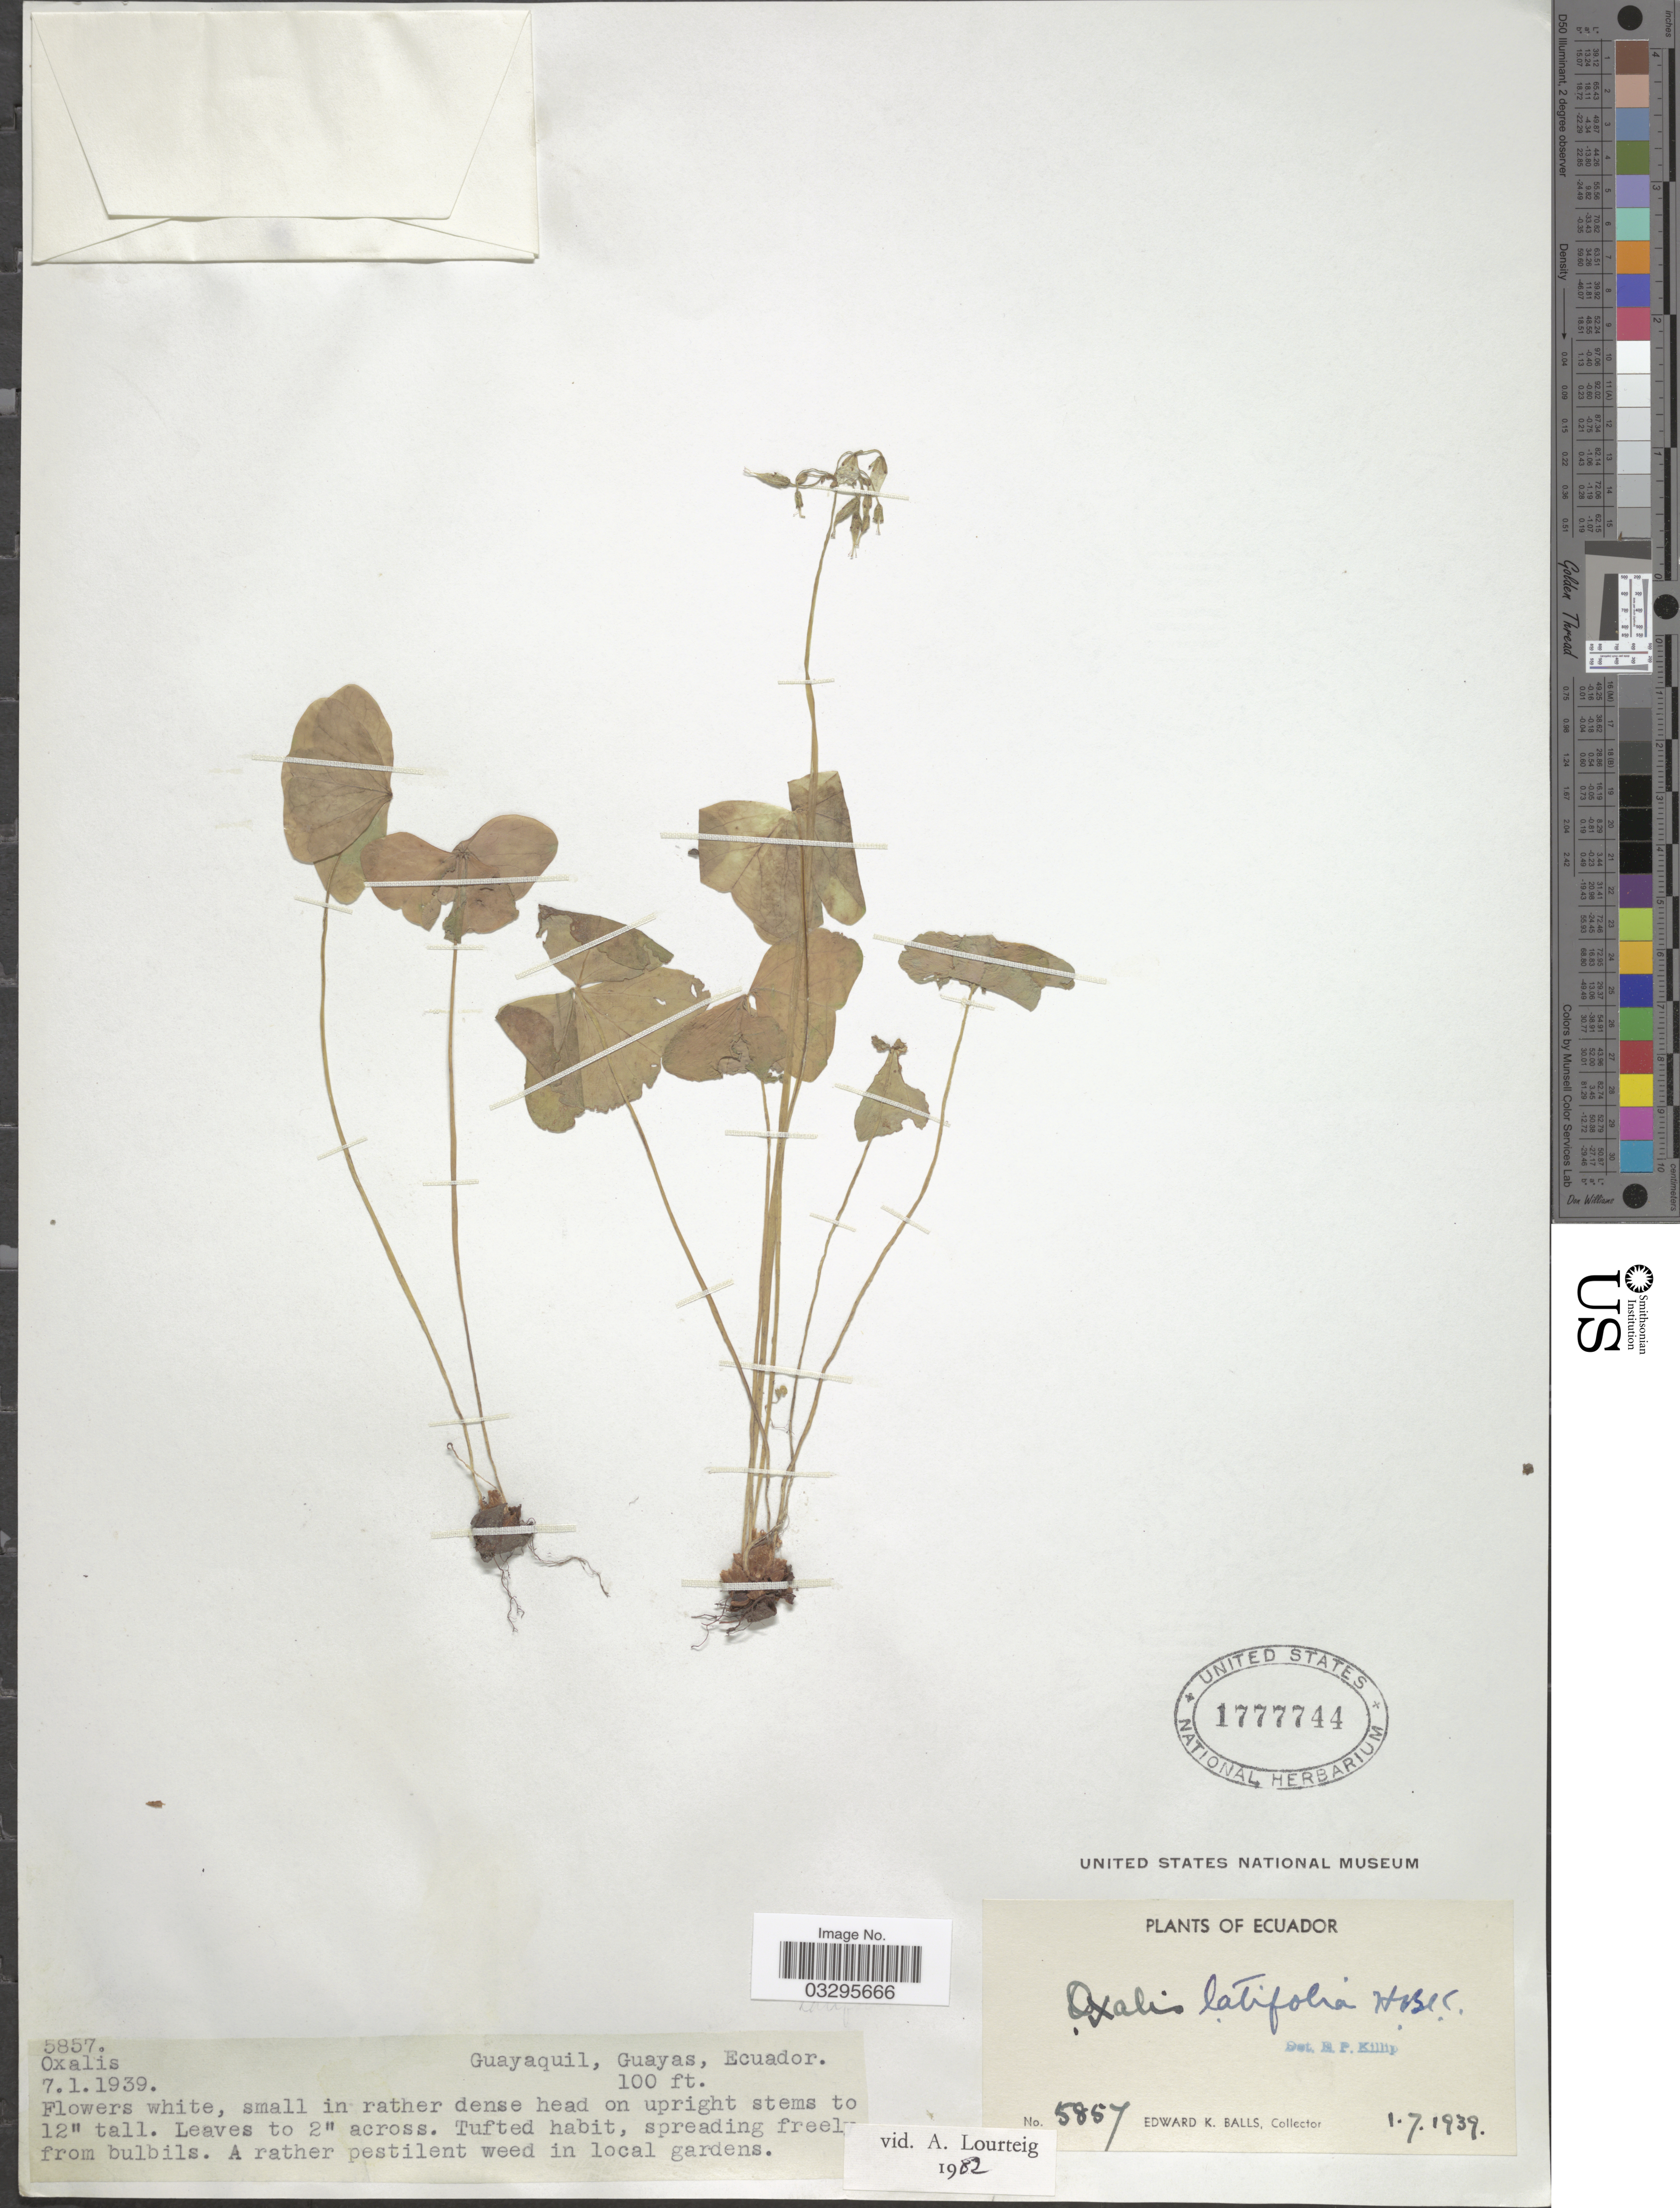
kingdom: Plantae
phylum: Tracheophyta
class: Magnoliopsida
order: Oxalidales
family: Oxalidaceae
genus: Oxalis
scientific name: Oxalis latifolia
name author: Kunth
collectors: E. K. Balls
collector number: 5857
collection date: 1939-01-07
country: Ecuador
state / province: Guayas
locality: Guayaquil.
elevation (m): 30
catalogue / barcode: US 1777744